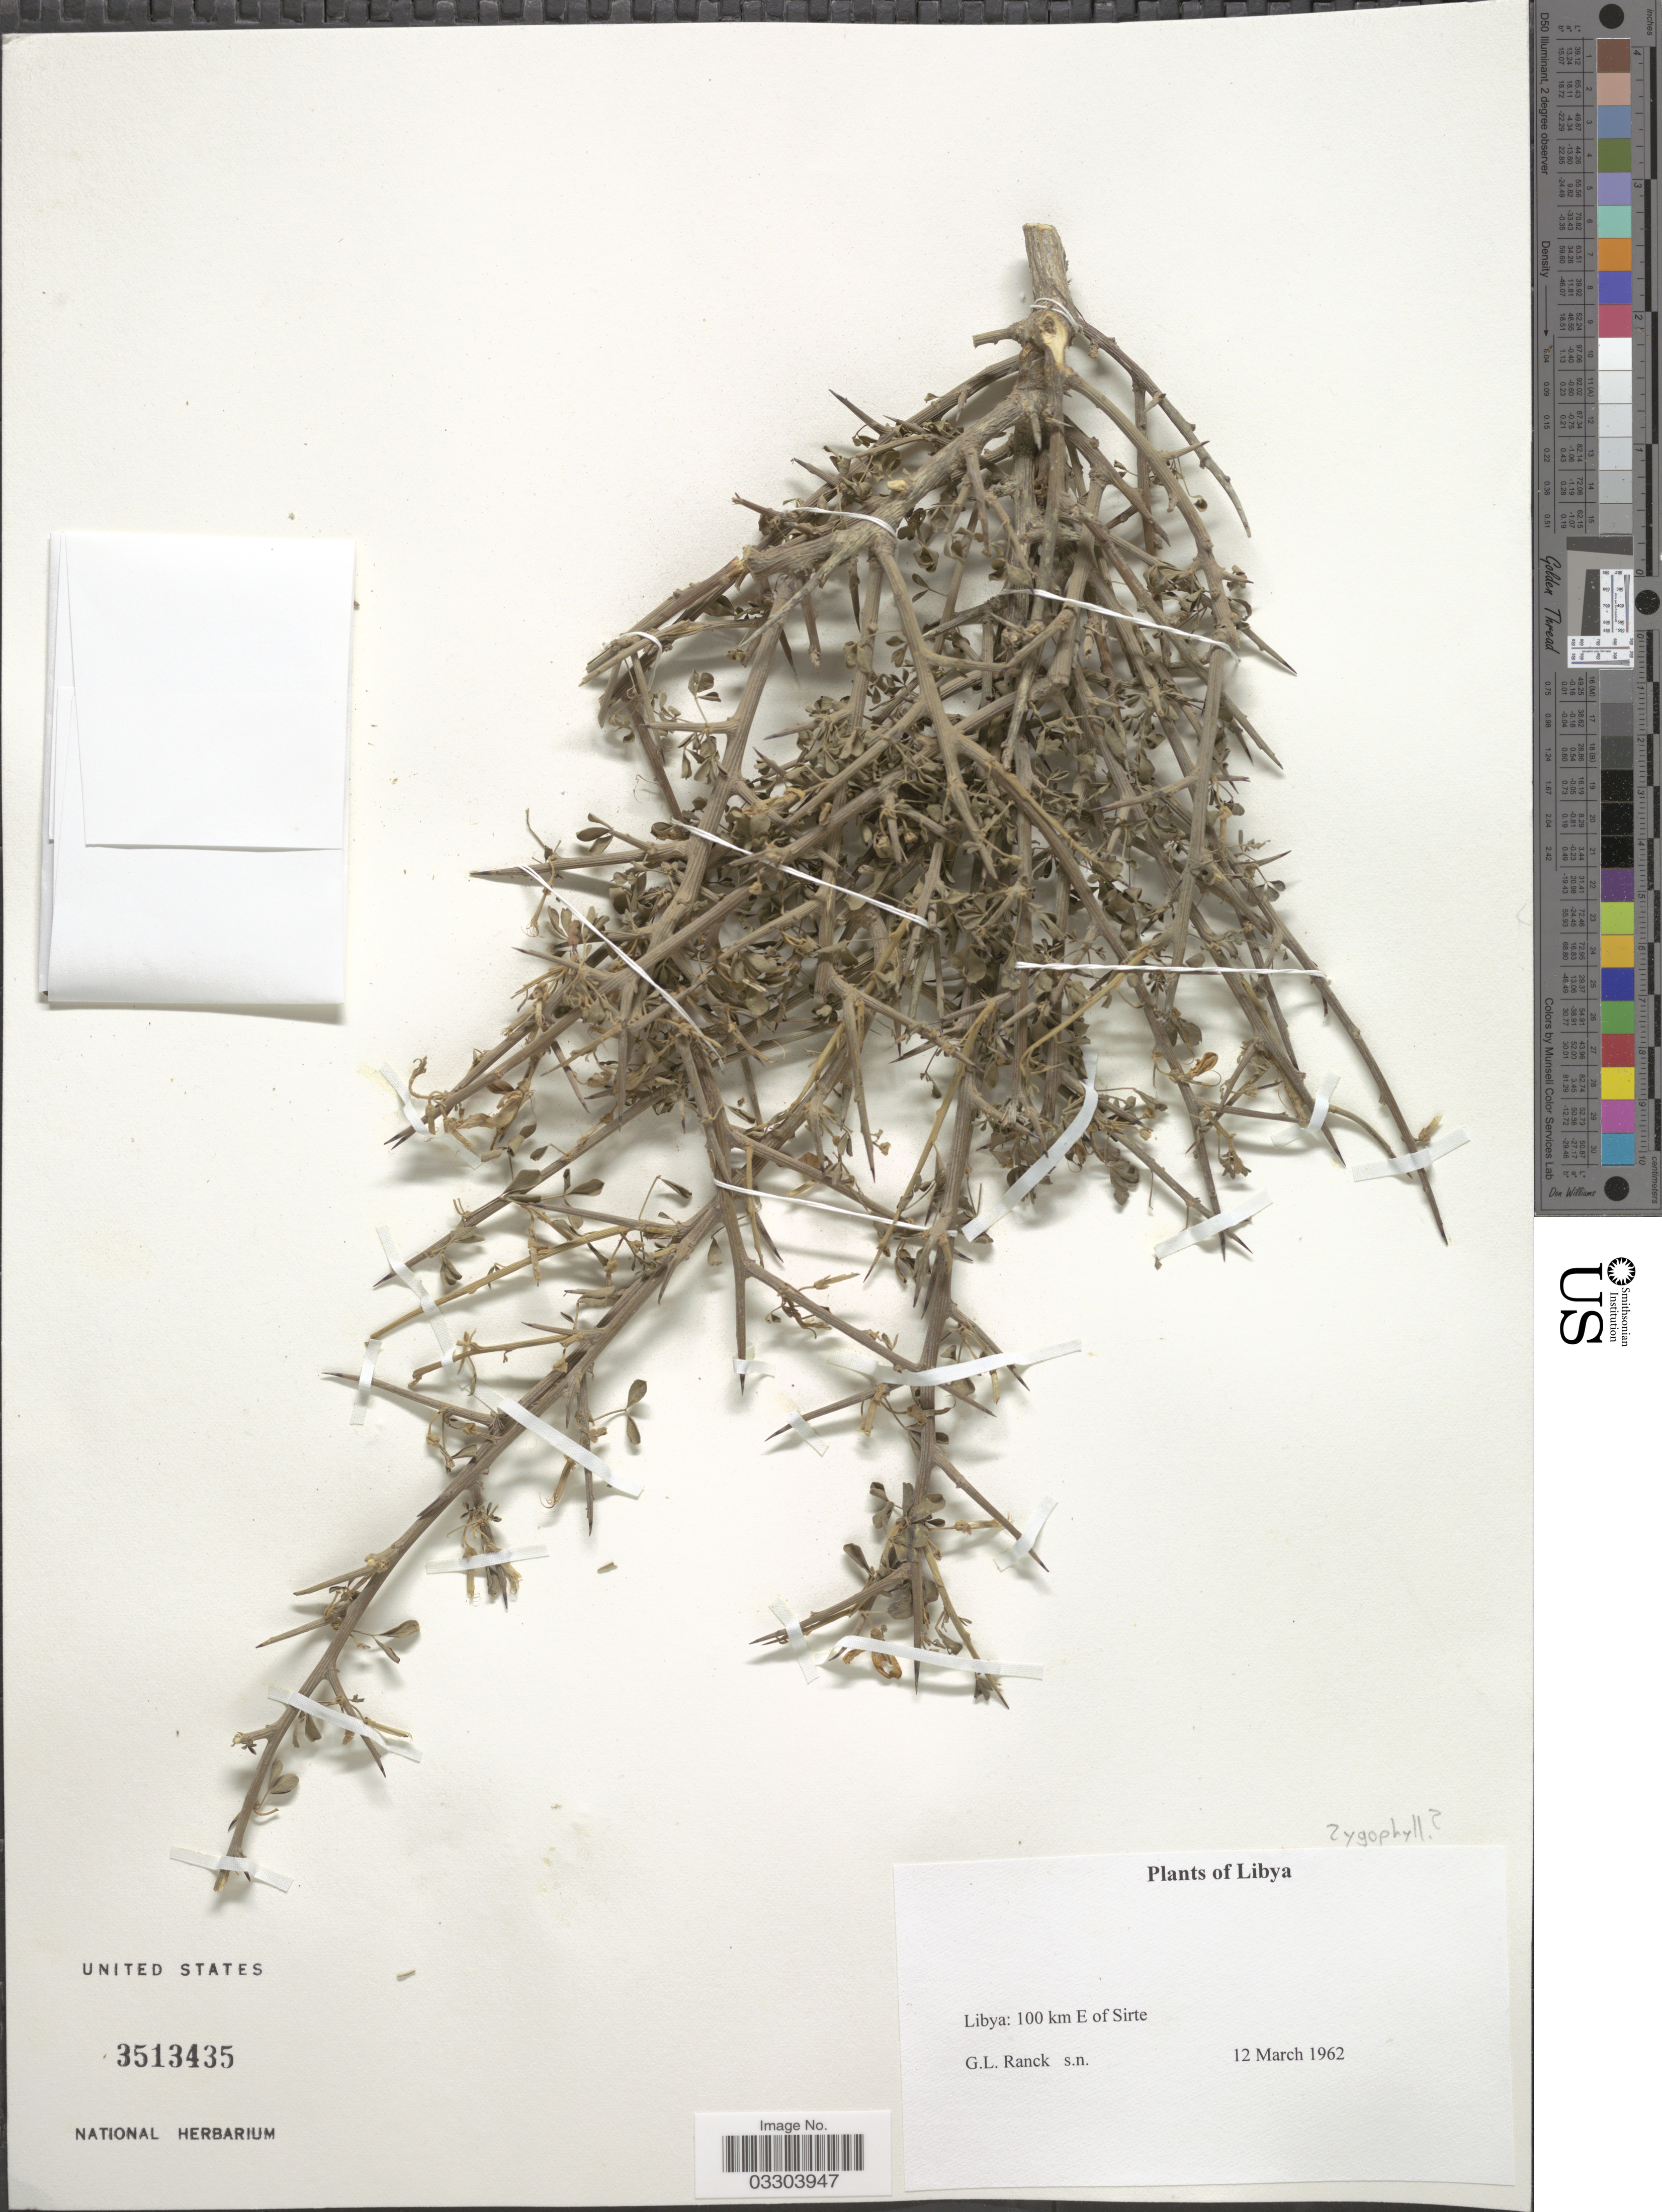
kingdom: Plantae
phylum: Tracheophyta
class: Magnoliopsida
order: Zygophyllales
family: Zygophyllaceae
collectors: G. Ranck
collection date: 1962-03-12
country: Libya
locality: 100 km E. of Sirte.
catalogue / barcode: US 3513435